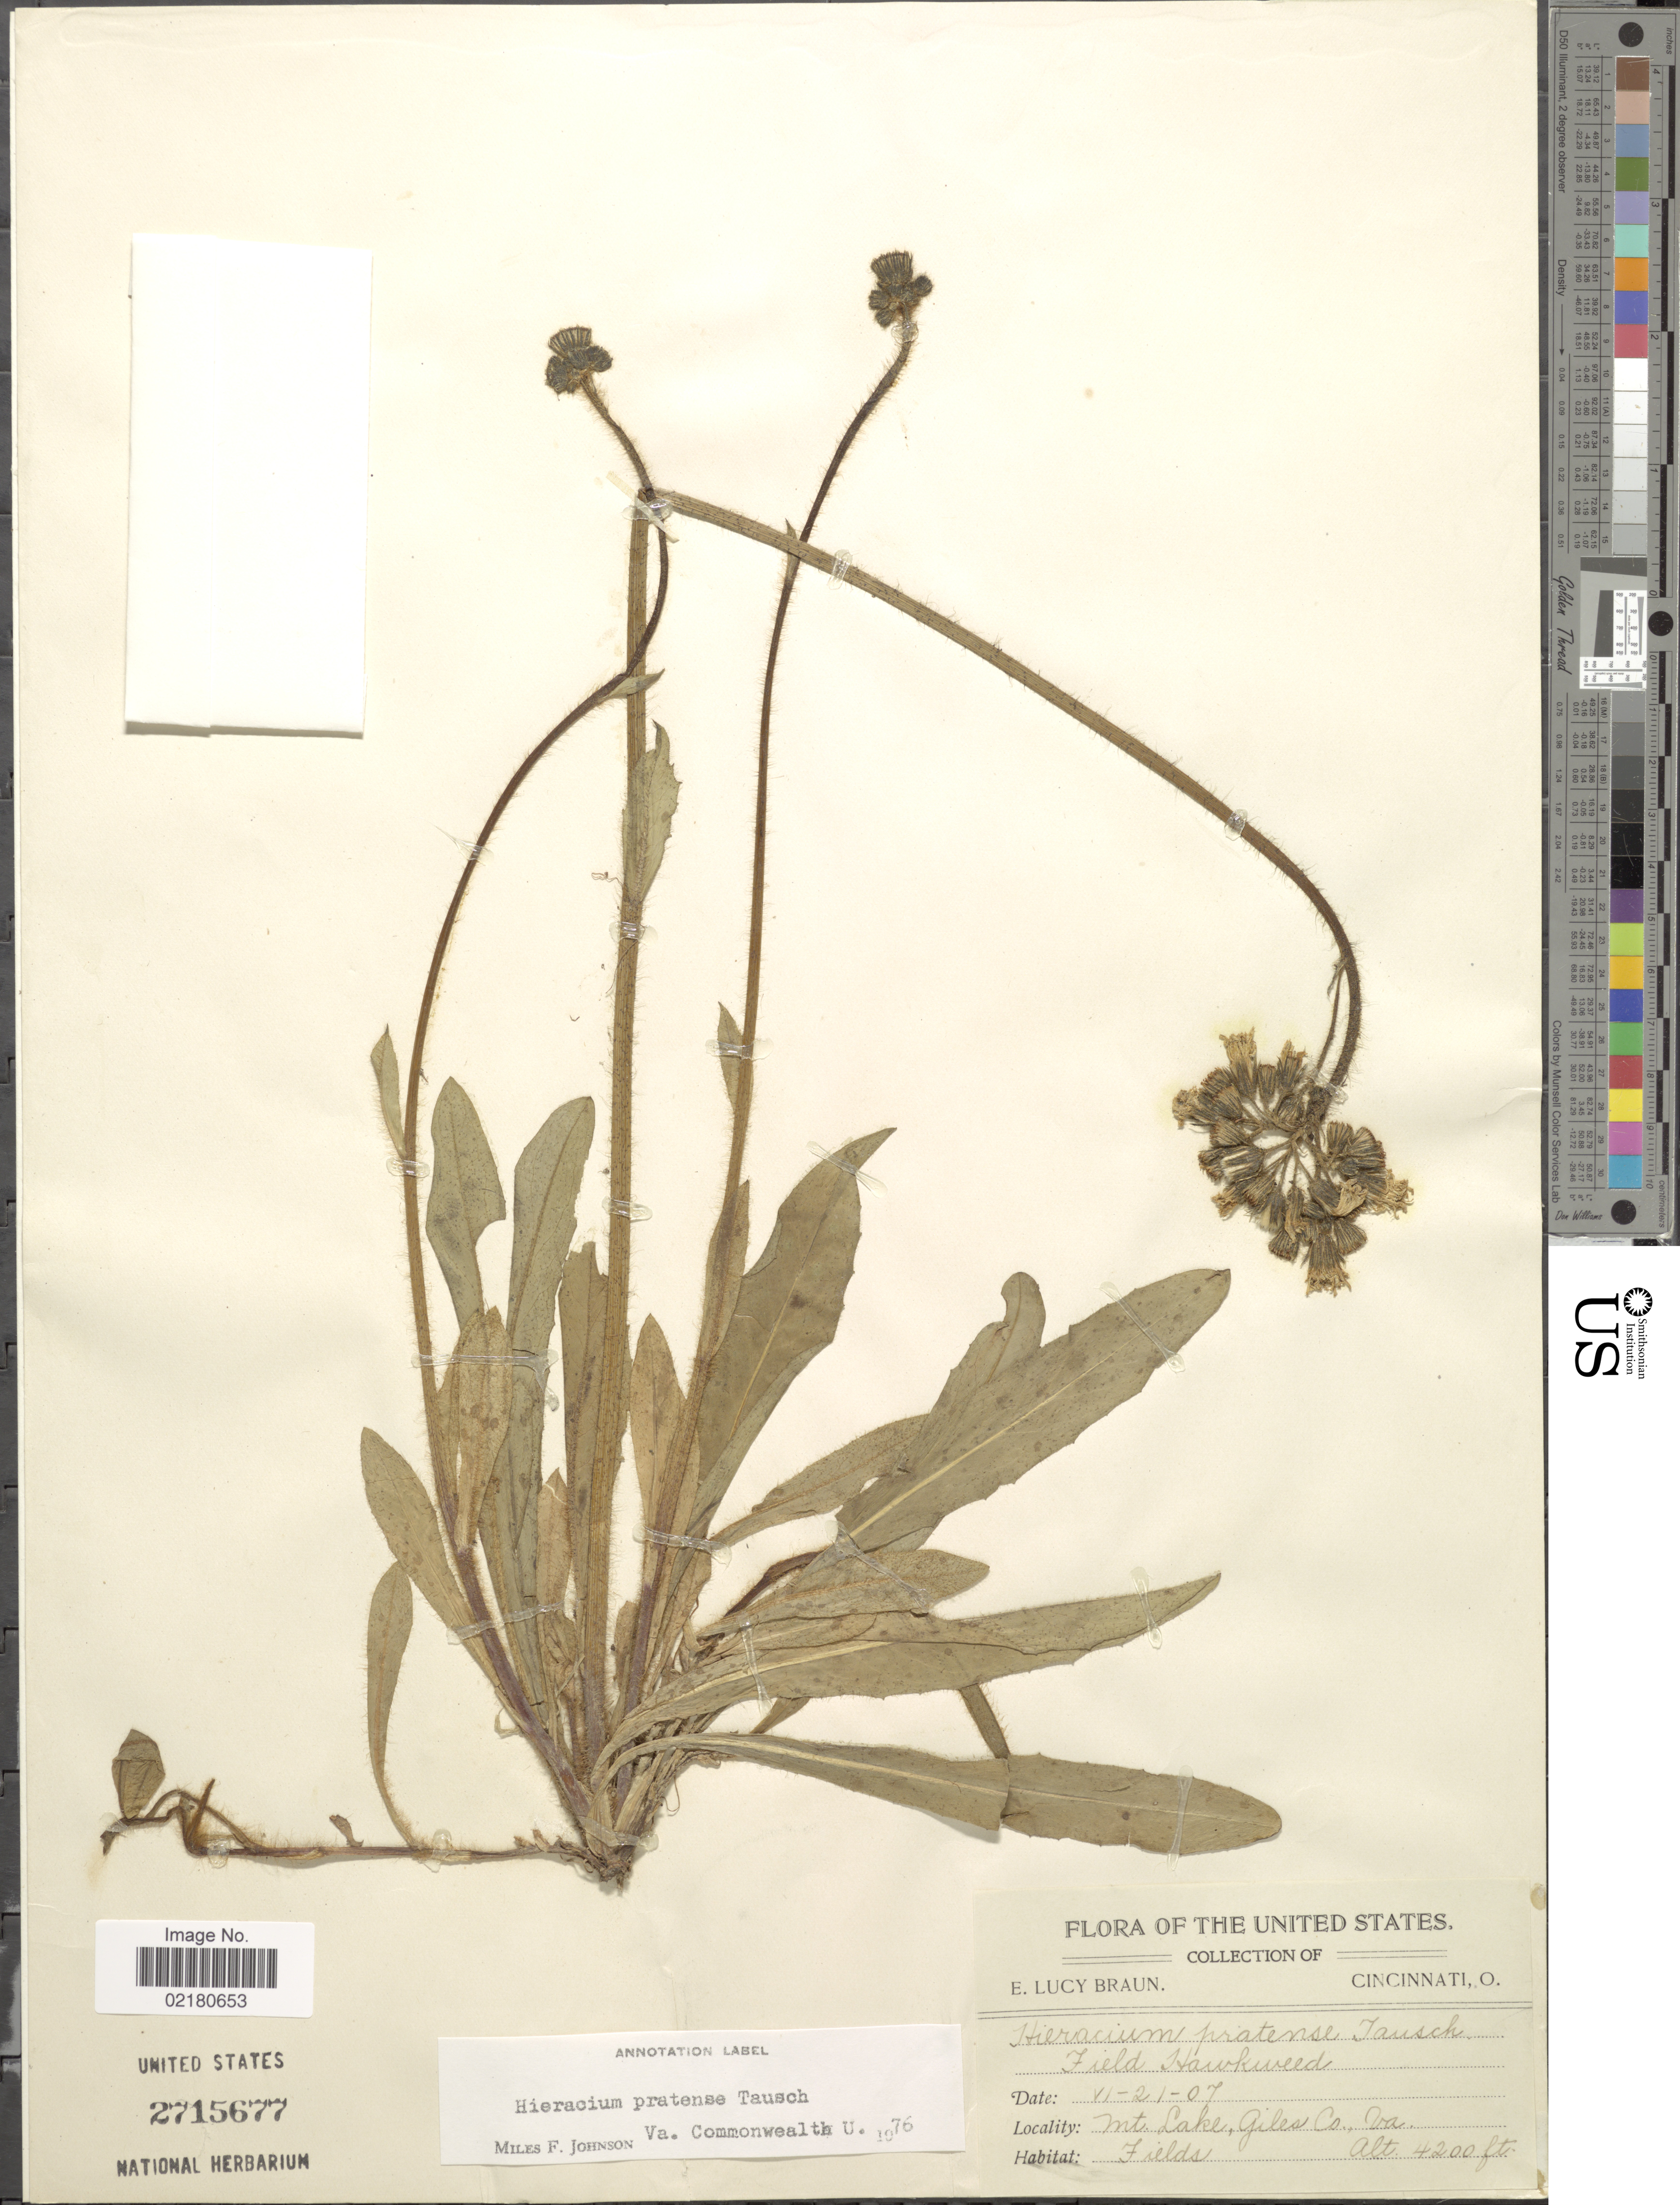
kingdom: Plantae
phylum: Tracheophyta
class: Magnoliopsida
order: Asterales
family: Asteraceae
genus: Pilosella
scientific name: Pilosella caespitosa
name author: (Dumort.) P. D. Sell & C. West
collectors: E. L. Braun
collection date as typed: Transcribed d/m/y: 21/6/07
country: United States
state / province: Virginia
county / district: Giles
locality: The United States, Mt.Lake, Giles Co. Va, Fields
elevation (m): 1280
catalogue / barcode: US 2715677